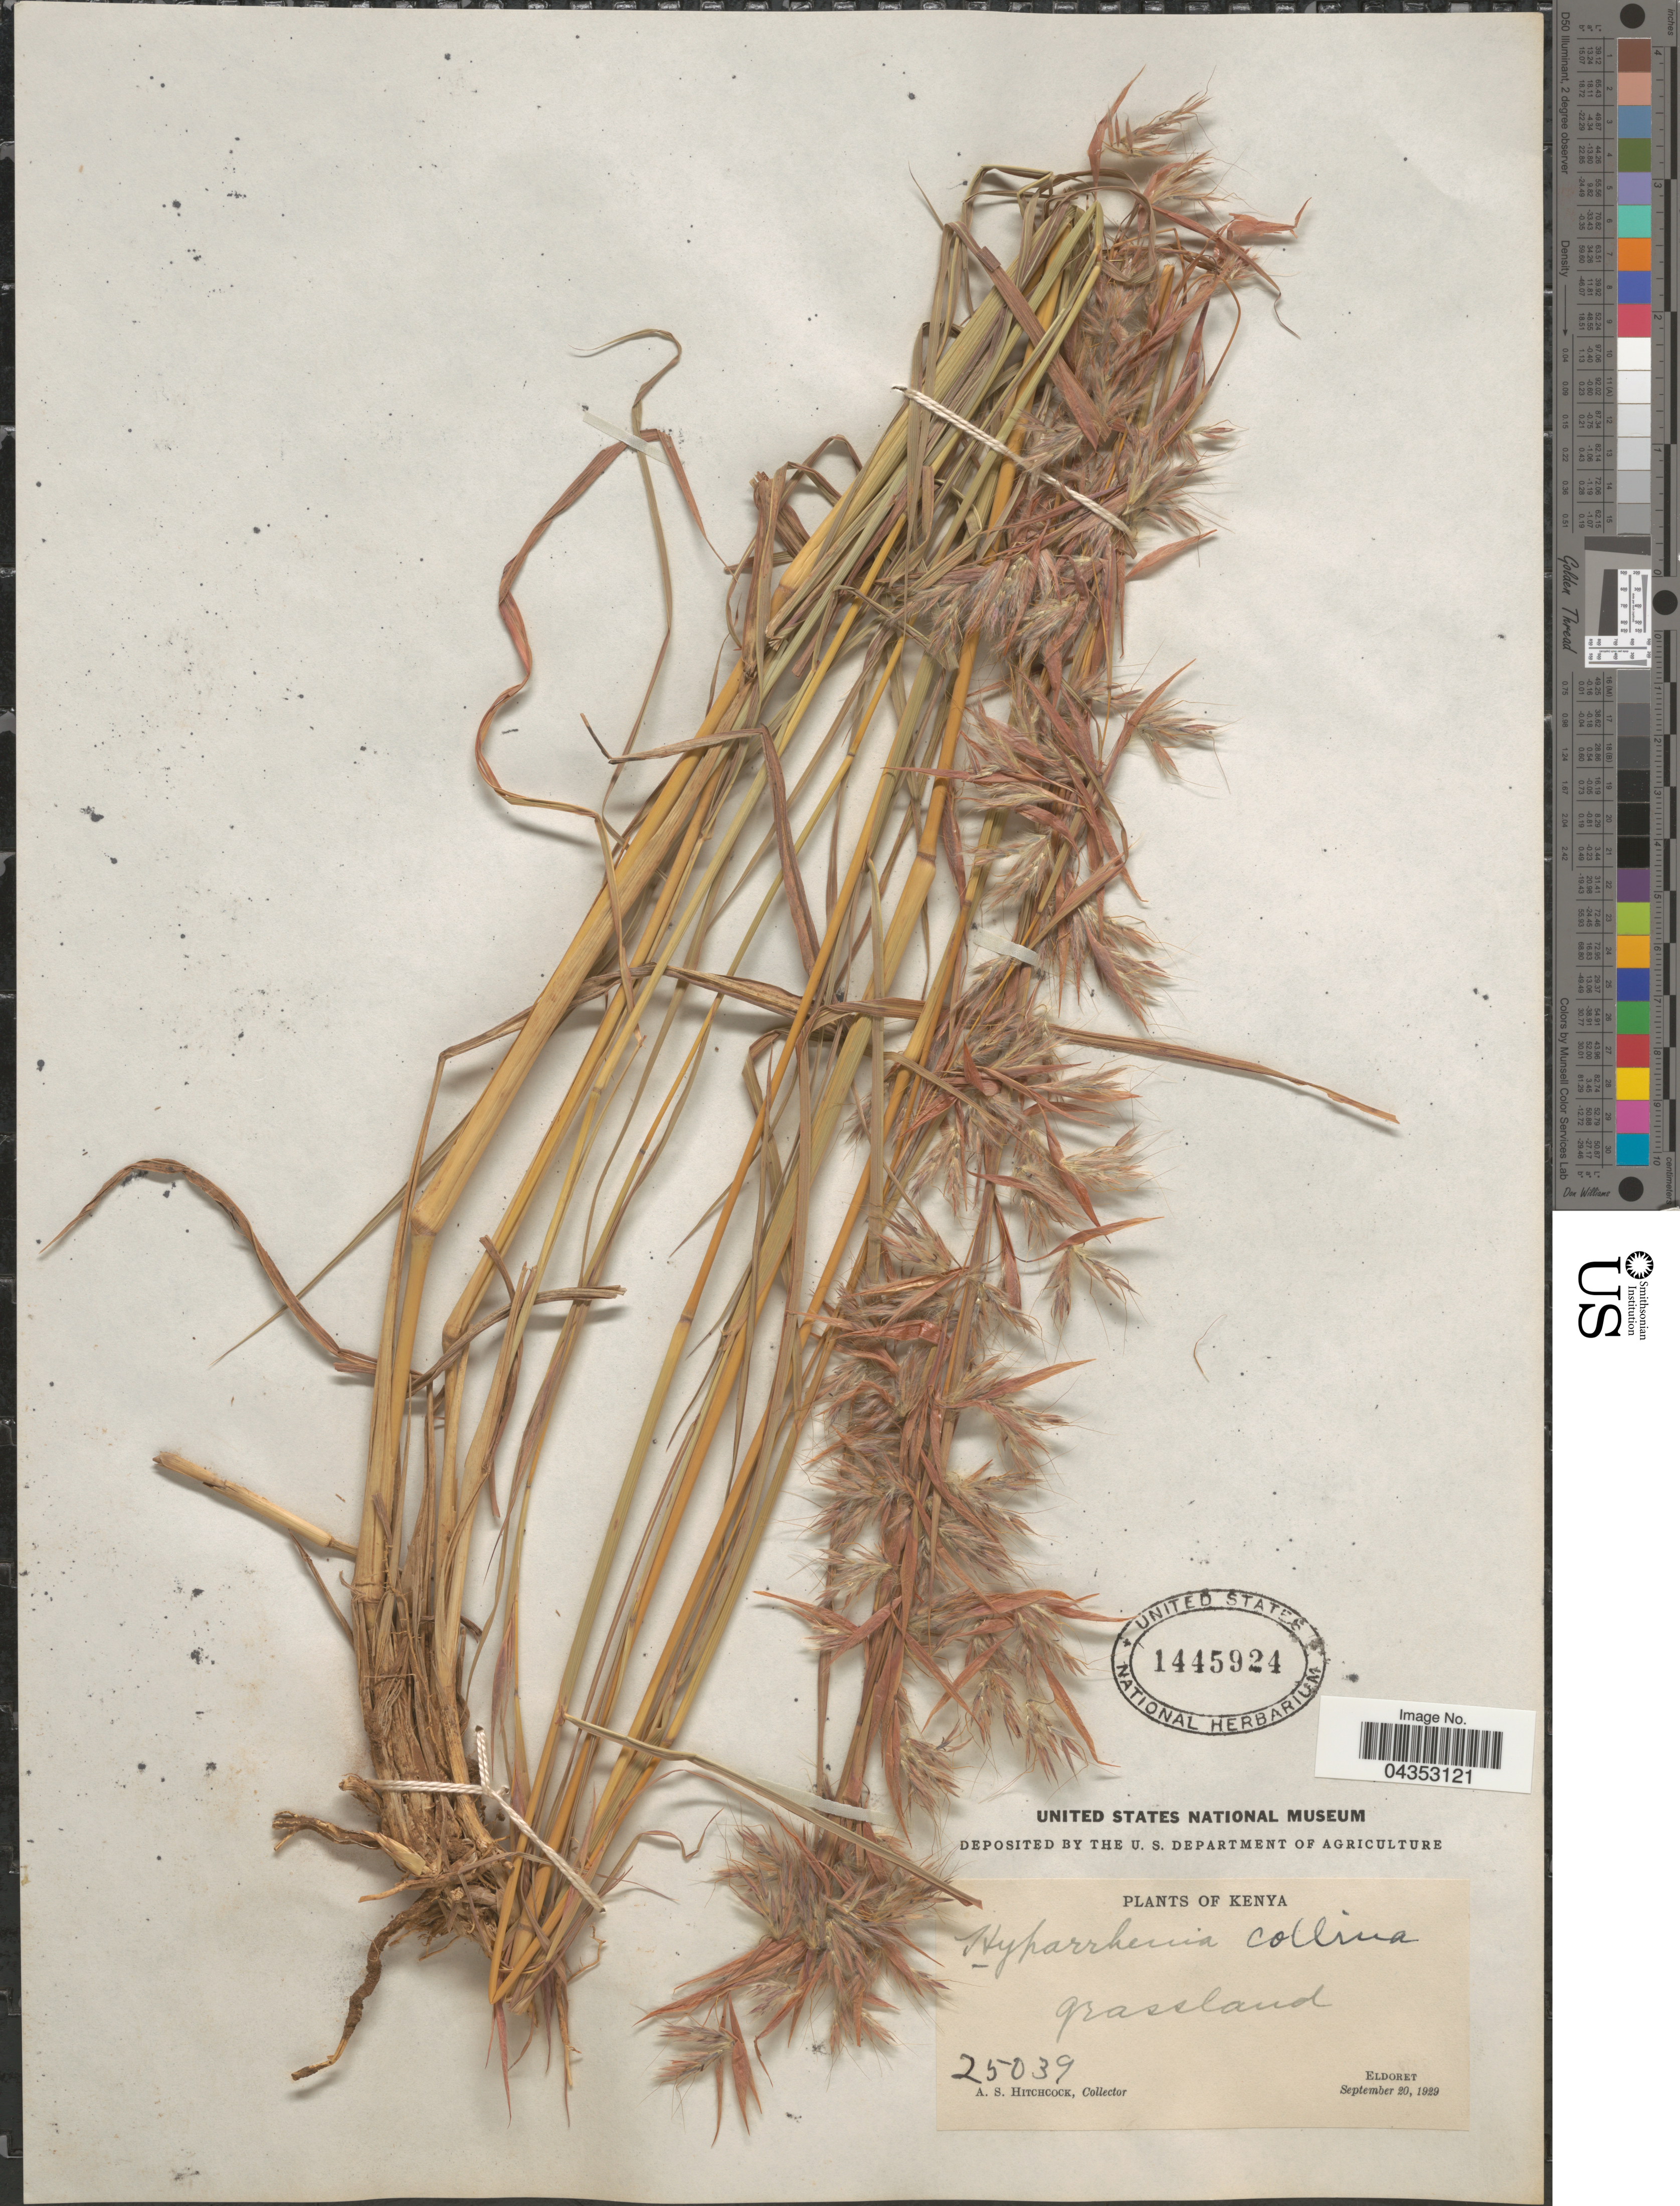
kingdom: Plantae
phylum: Tracheophyta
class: Liliopsida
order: Poales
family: Poaceae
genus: Hyparrhenia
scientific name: Hyparrhenia collina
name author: (Pilg.) Stapf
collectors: A. S. Hitchcock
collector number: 25039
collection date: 1929-09-20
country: Kenya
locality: Grassland. Eldoret.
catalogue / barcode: US 1445924